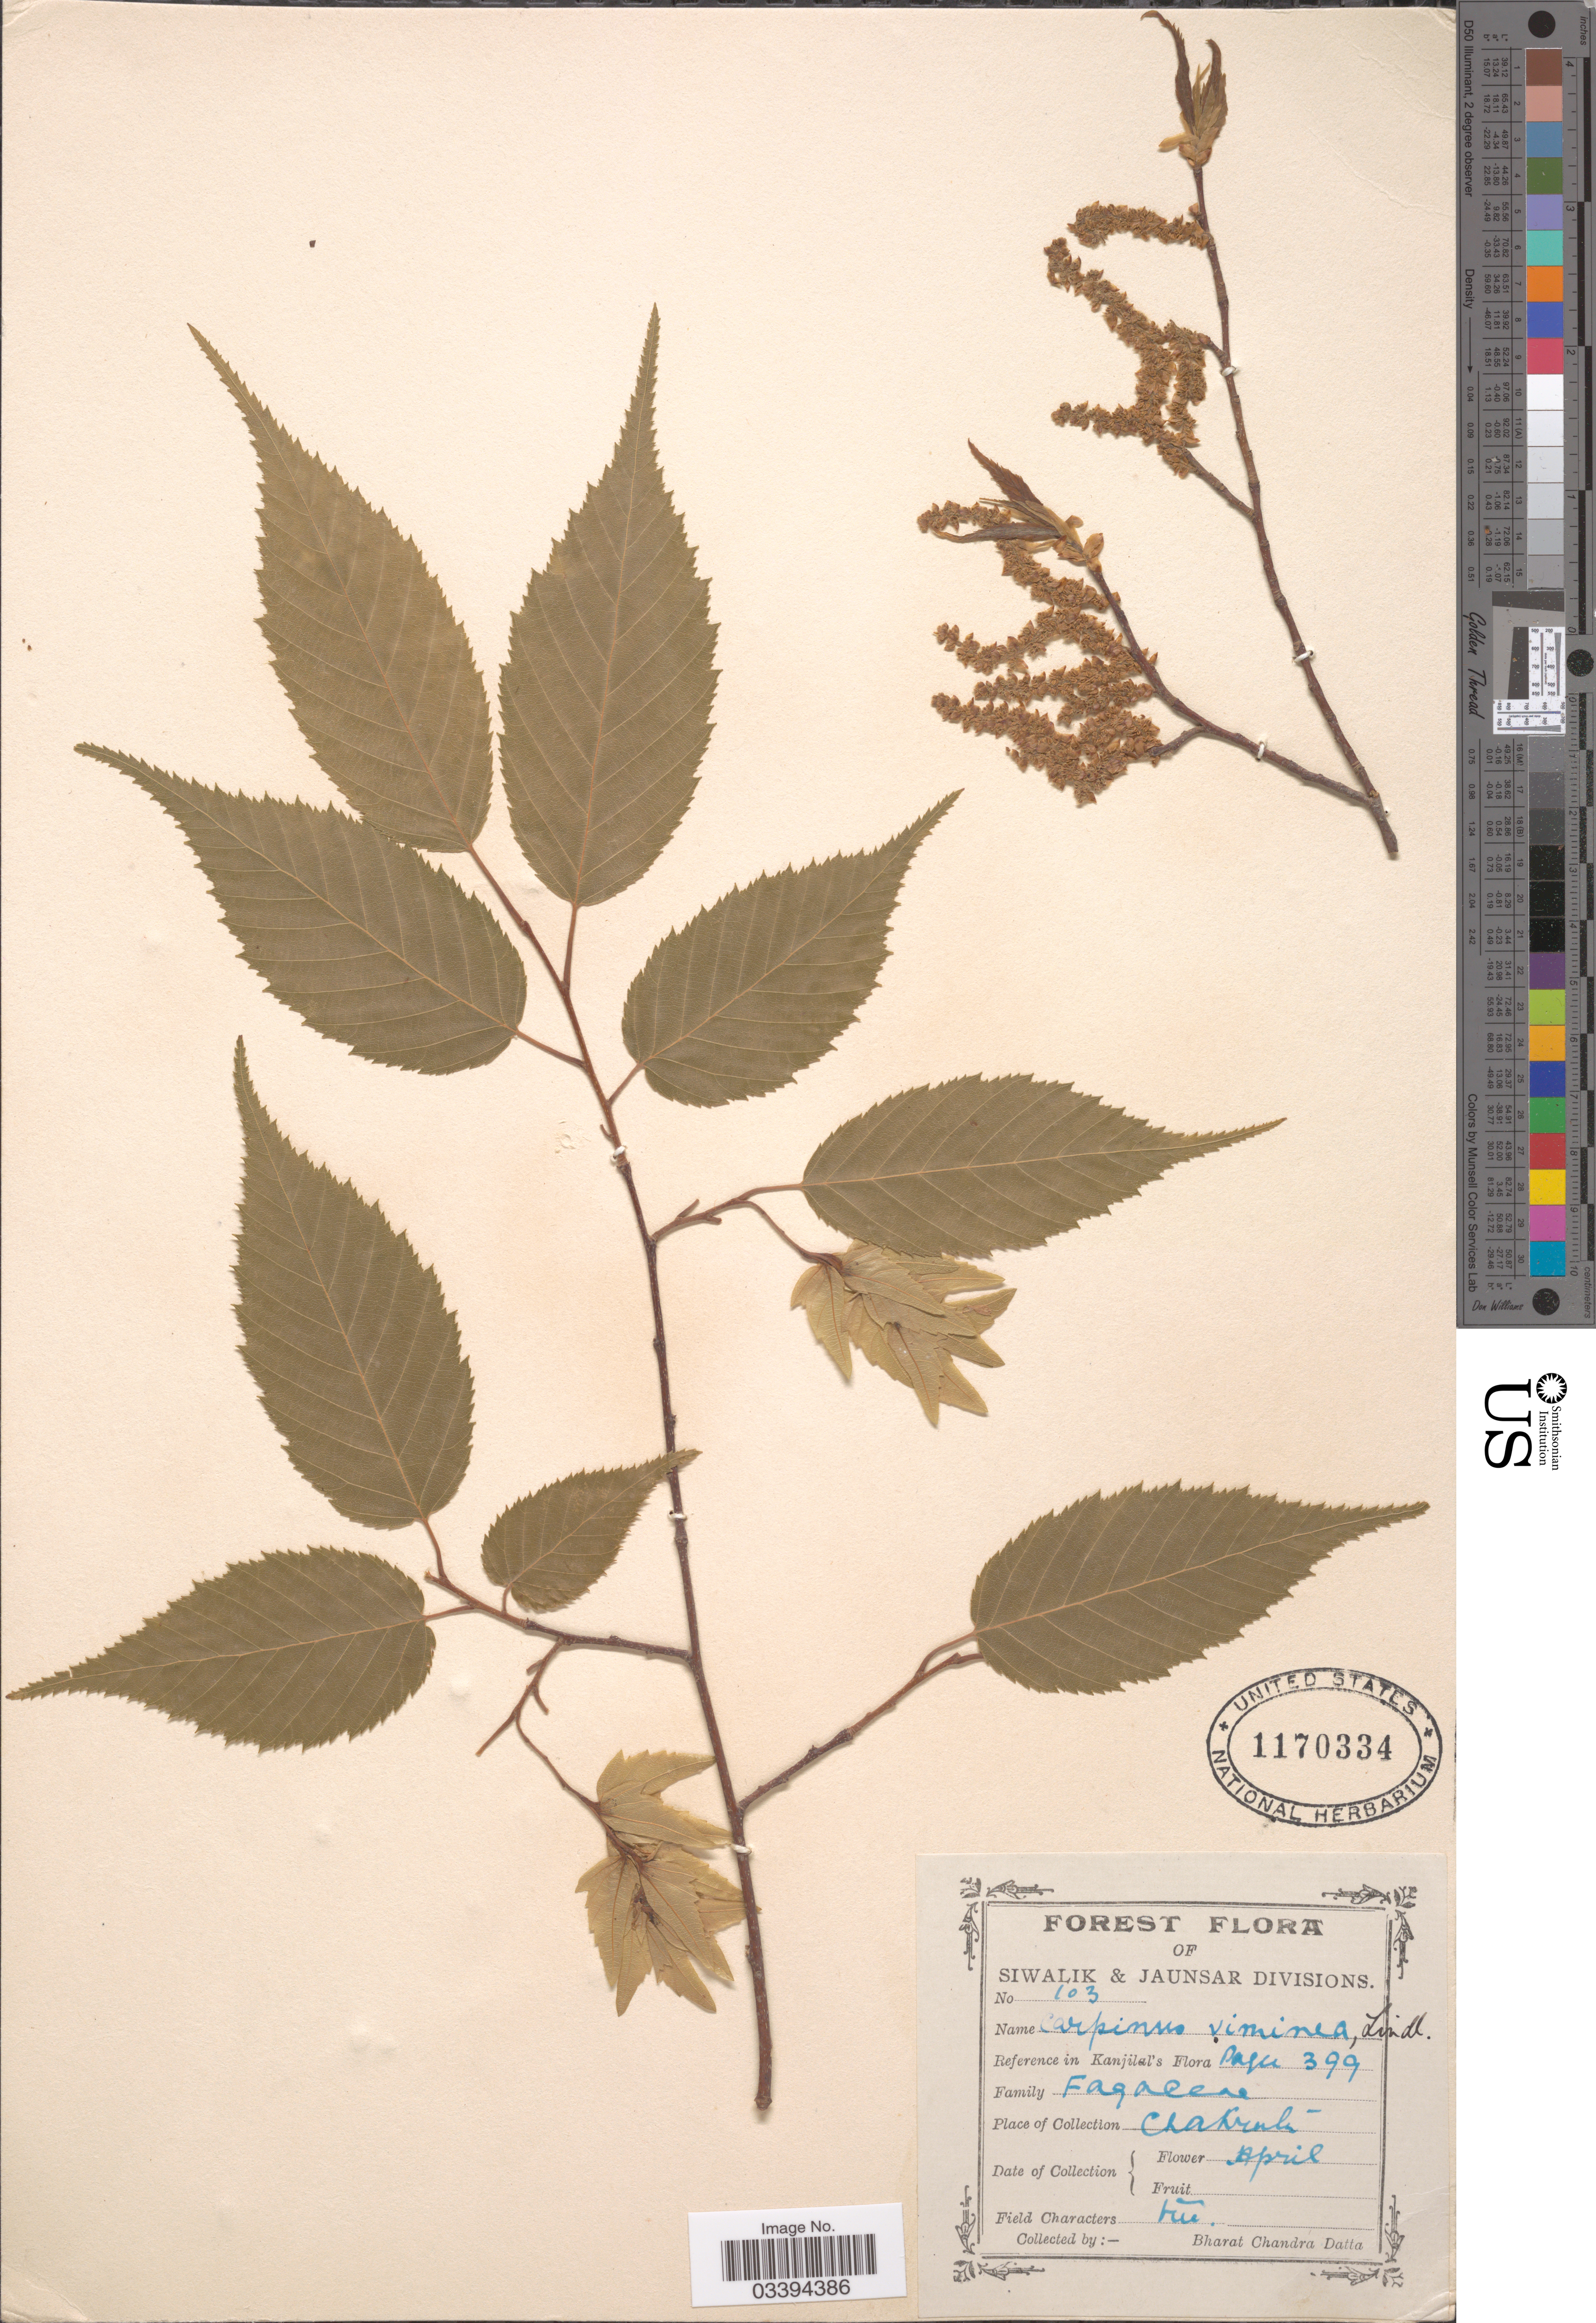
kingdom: Plantae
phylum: Tracheophyta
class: Magnoliopsida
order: Fagales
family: Betulaceae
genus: Carpinus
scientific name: Carpinus viminea var. viminea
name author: Lindl. ex Wall.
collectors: B. Datta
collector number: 103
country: India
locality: Siwalik & Jaunsar Divisions. Chakrata.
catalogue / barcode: US 1170334